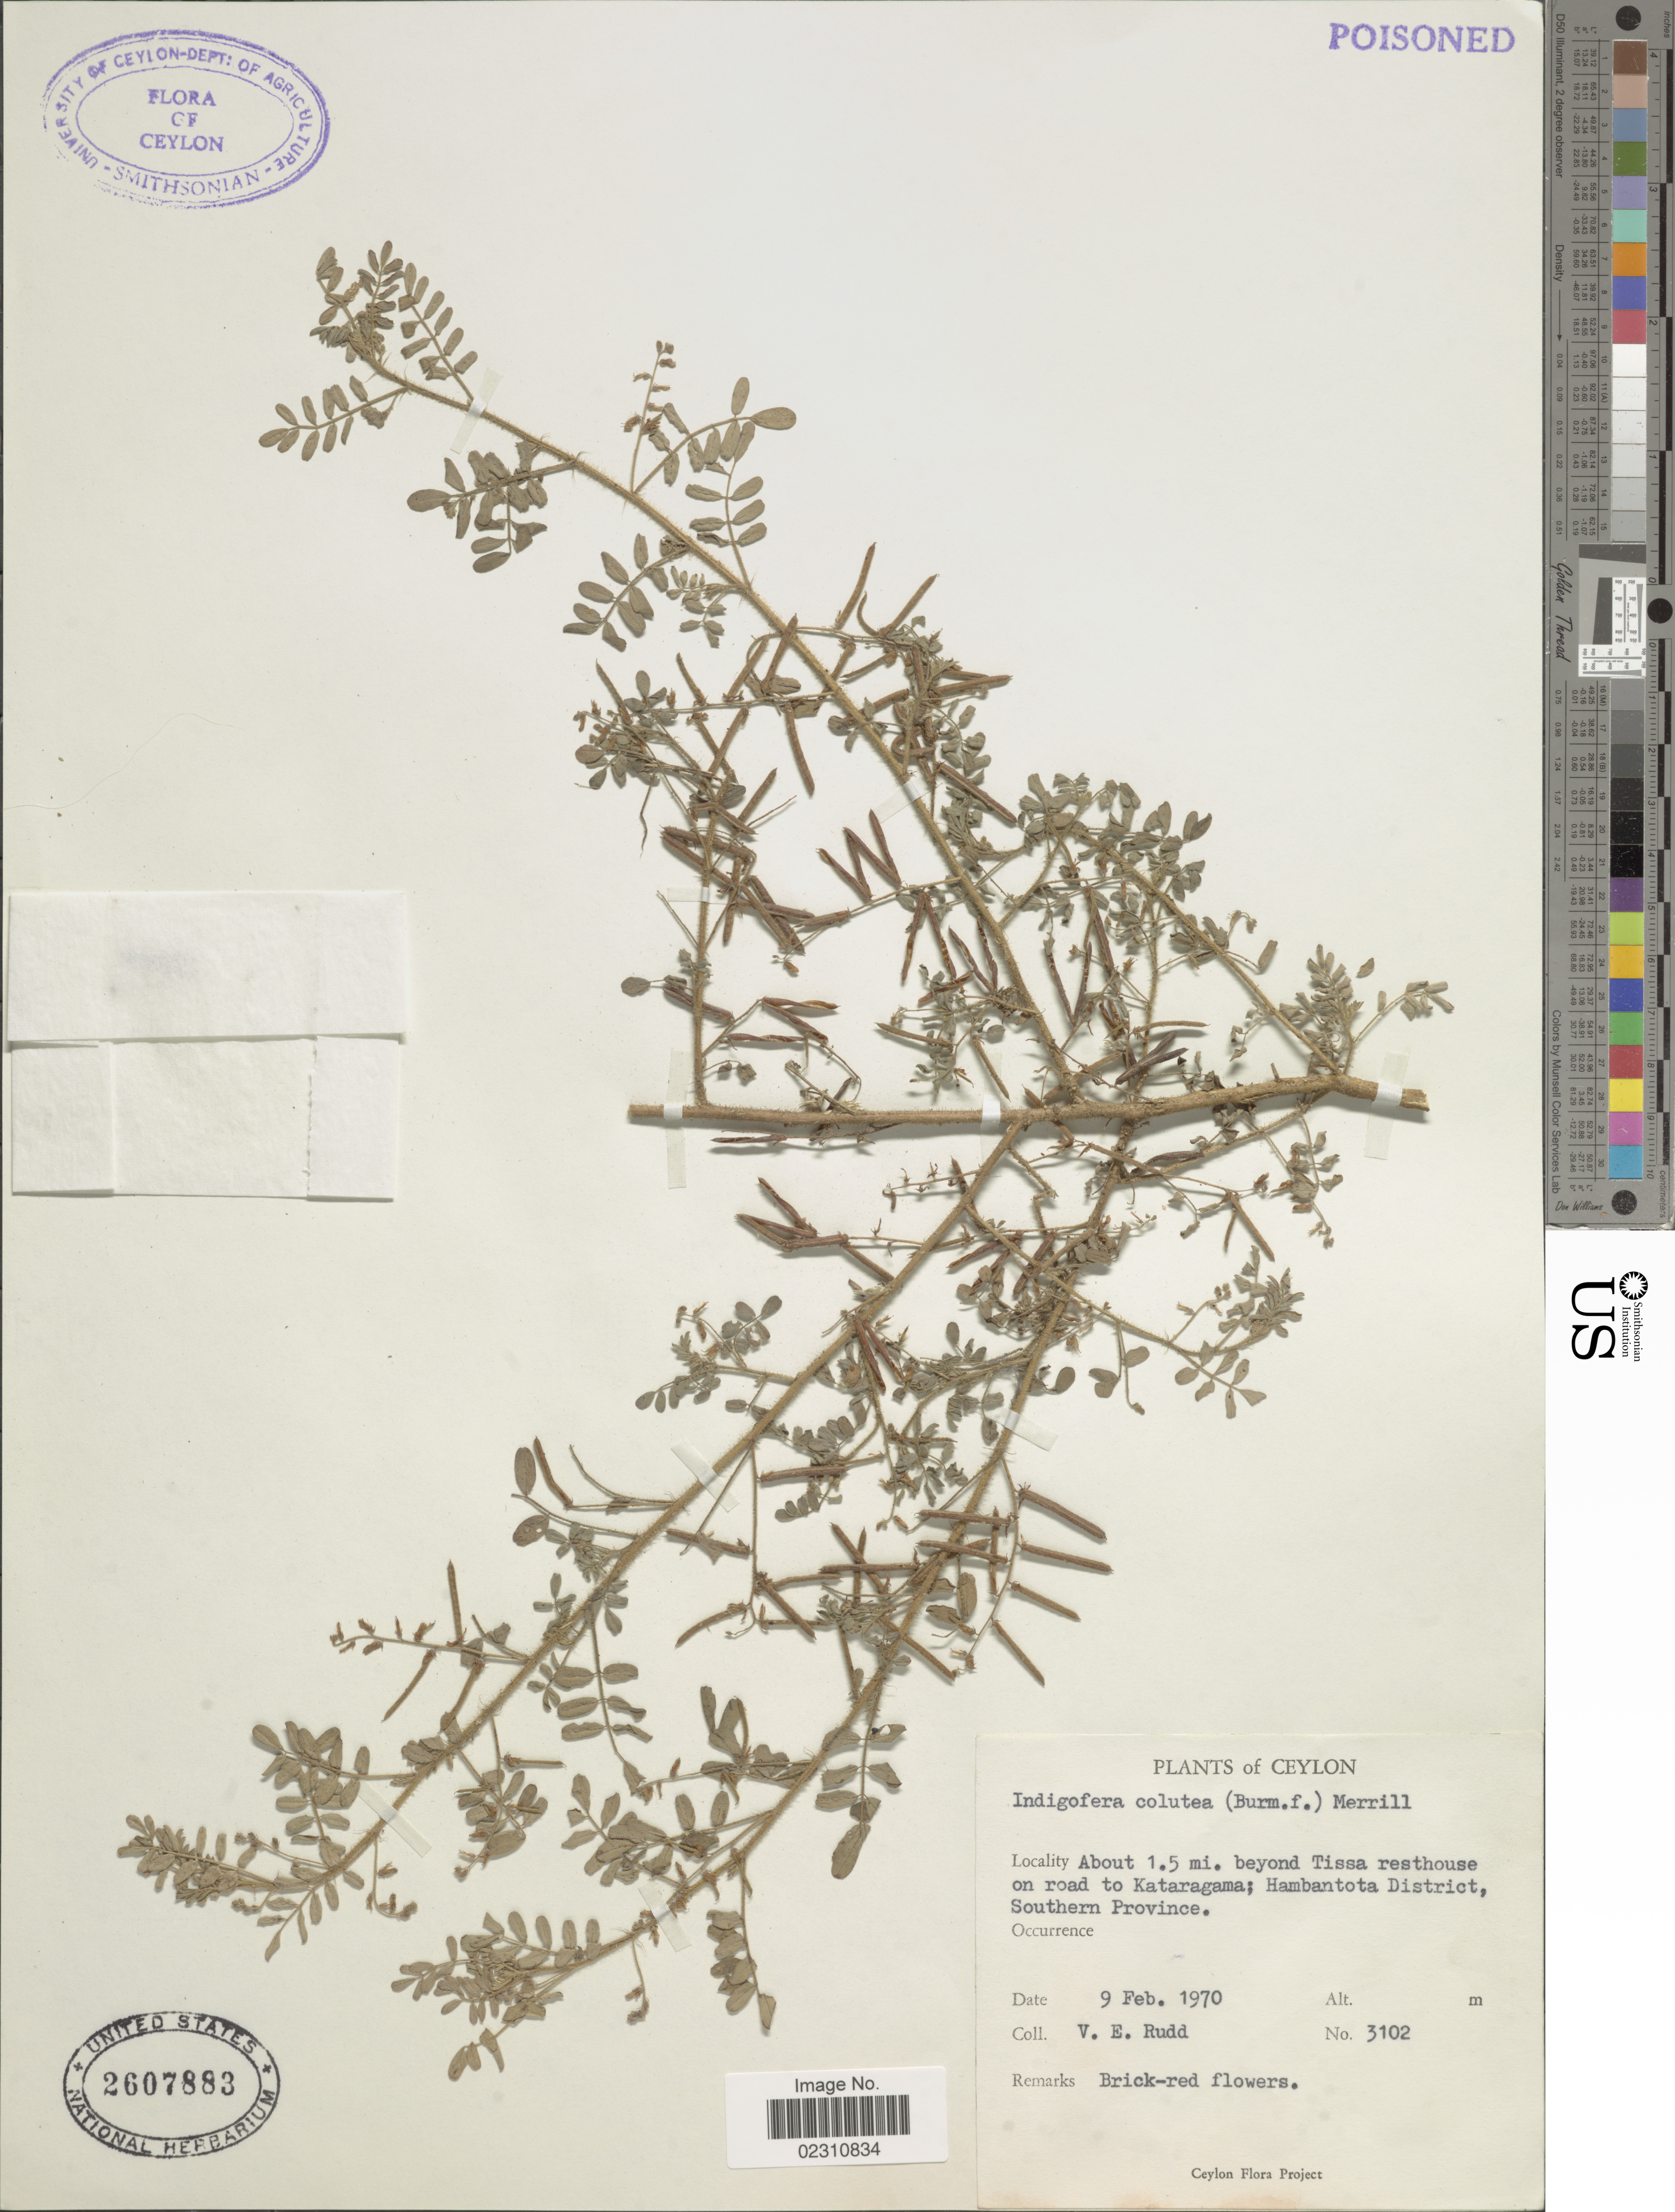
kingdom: Plantae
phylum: Tracheophyta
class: Magnoliopsida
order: Fabales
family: Fabaceae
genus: Indigofera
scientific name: Indigofera colutea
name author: (Burm. f.) Merr.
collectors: V. E. Rudd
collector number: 3102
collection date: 1970-02-09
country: Sri Lanka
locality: Ceylon, About 1.5 mi, beyond Tissa resthouse on road to Kataragama; Hambantota District, Southern Province.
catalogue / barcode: US 2607883